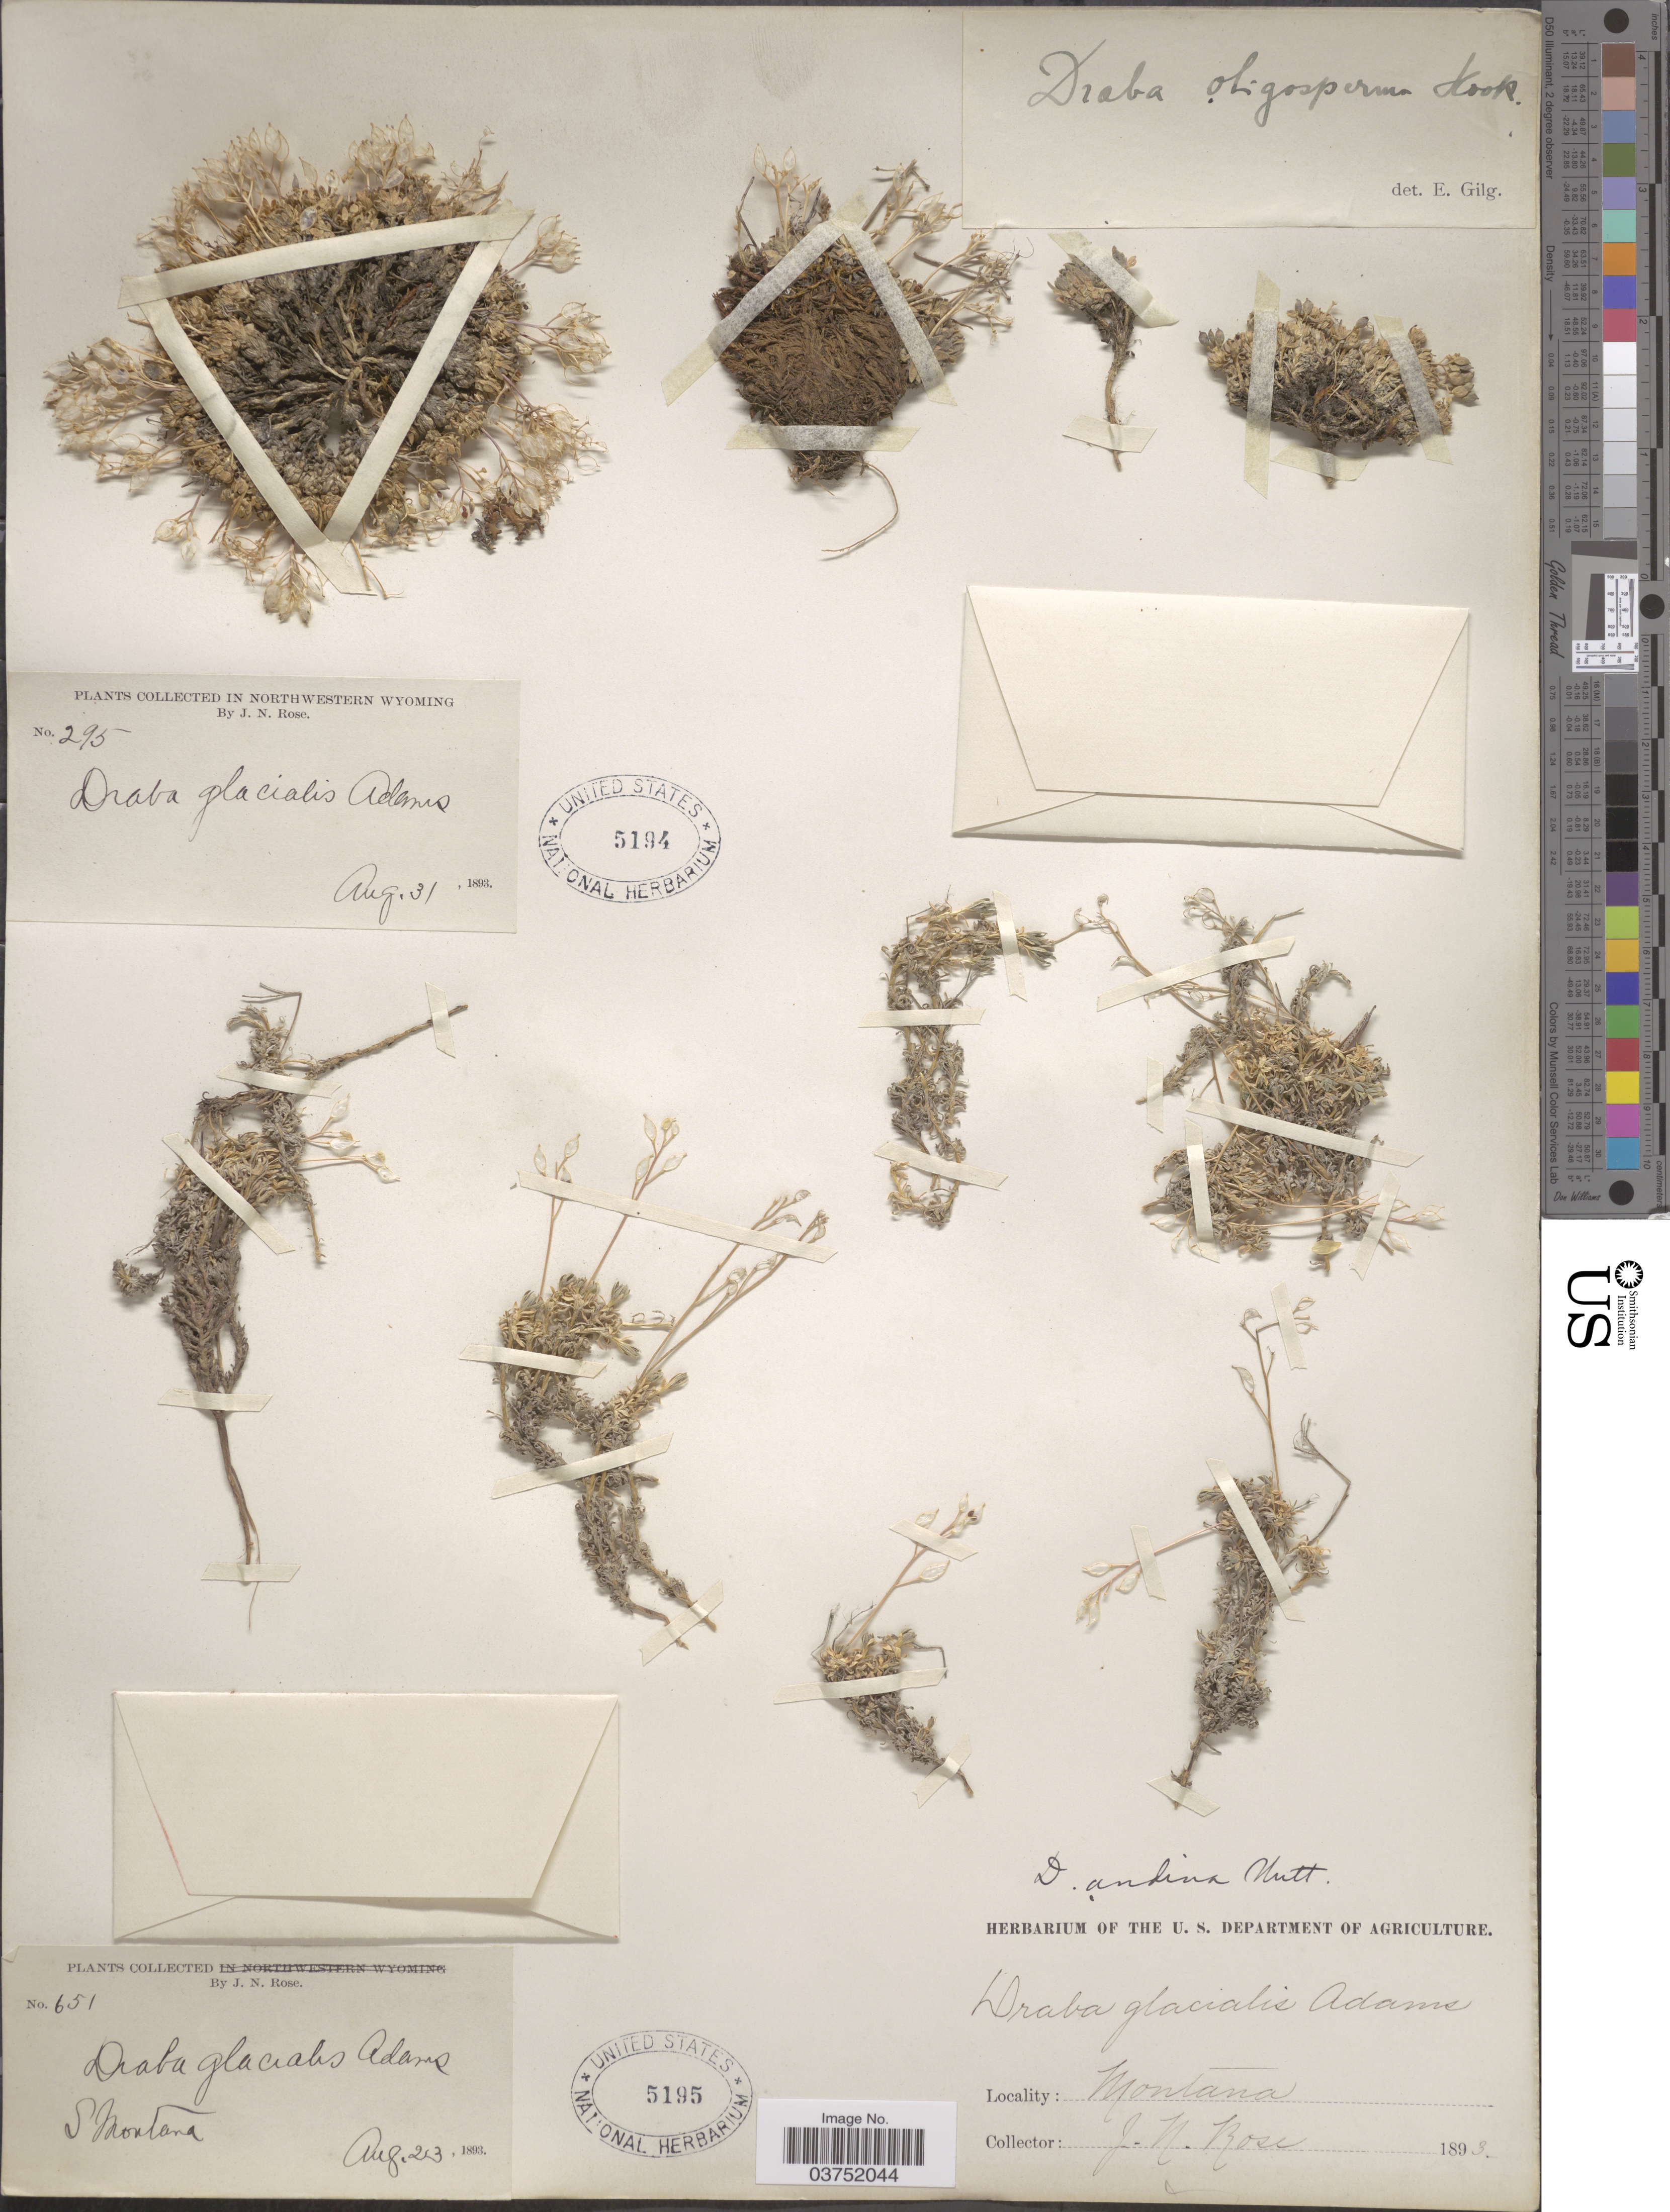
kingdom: Plantae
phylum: Tracheophyta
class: Magnoliopsida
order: Brassicales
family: Brassicaceae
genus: Draba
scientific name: Draba oligosperma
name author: Hook.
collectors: J. N. Rose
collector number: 651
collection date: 1893-08-23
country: United States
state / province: Montana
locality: S Montana.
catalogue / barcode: US 5195-2